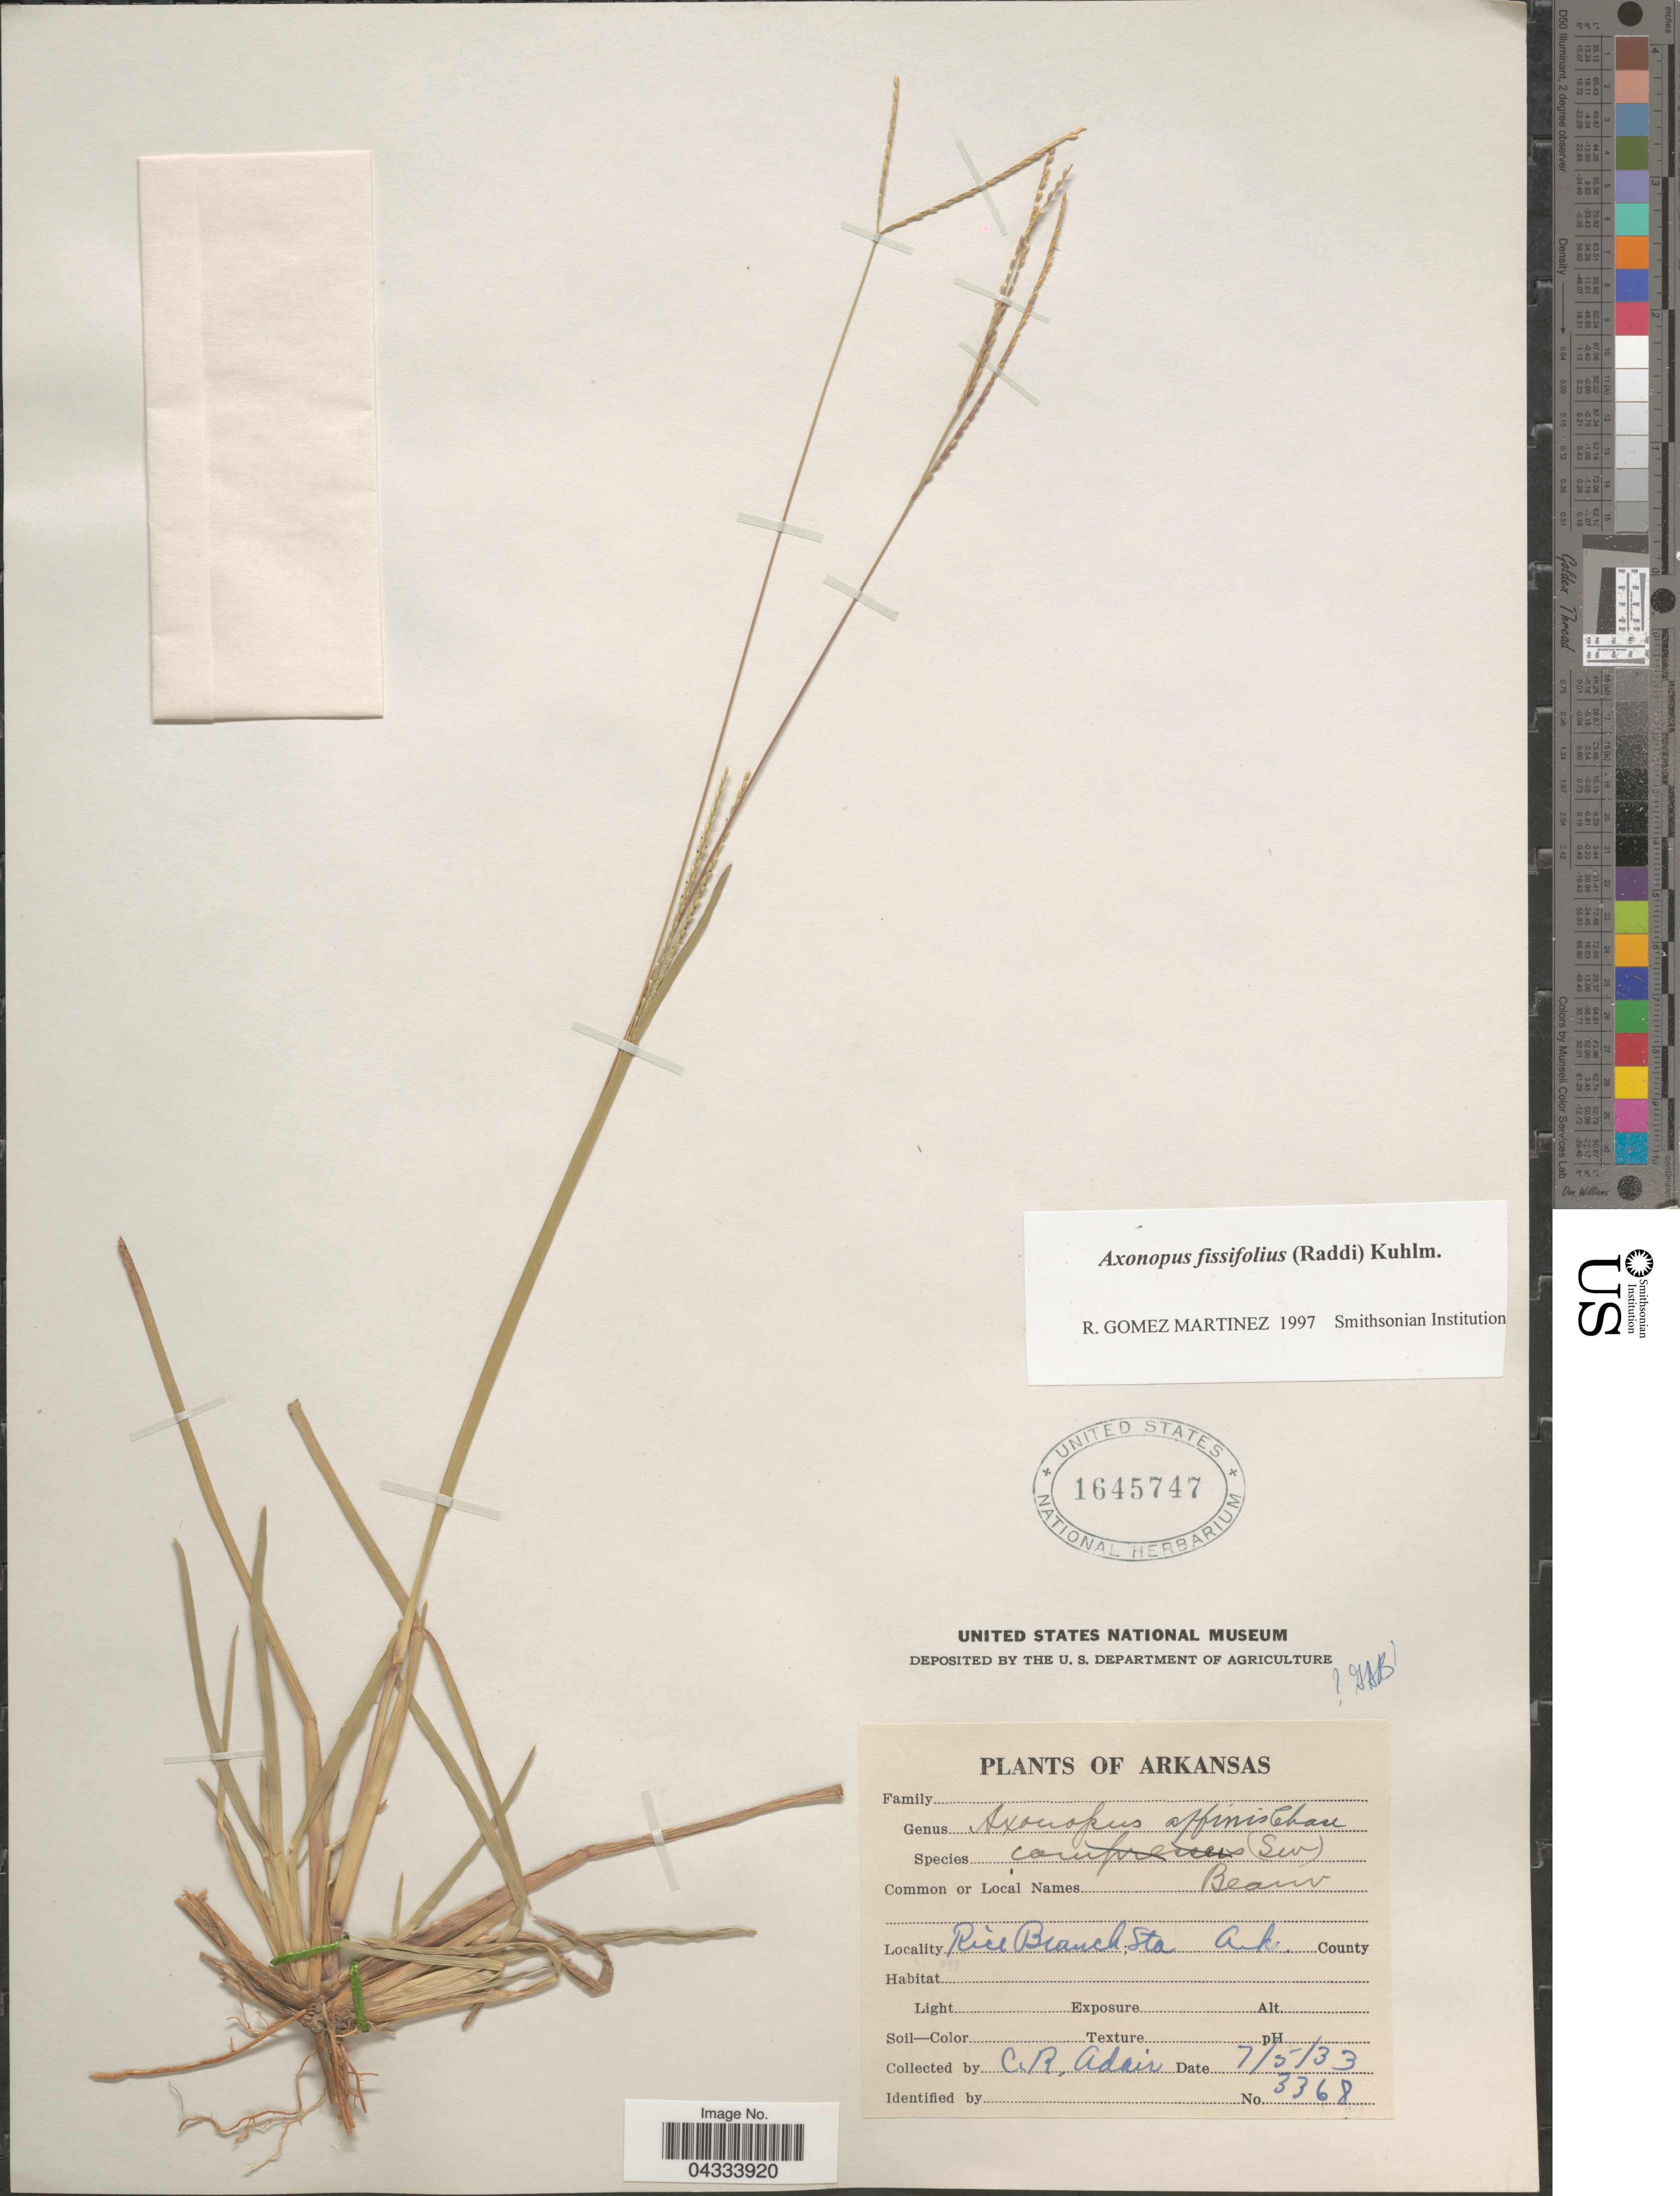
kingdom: Plantae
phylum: Tracheophyta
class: Liliopsida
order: Poales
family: Poaceae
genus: Axonopus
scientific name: Axonopus fissifolius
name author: (Raddi) Kuhlm.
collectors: C. Adair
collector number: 3368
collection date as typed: Transcribed d/m/y: 5/7/33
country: United States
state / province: Arkansas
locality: Rice Branch Sta; Ark. County.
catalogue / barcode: US 1645747